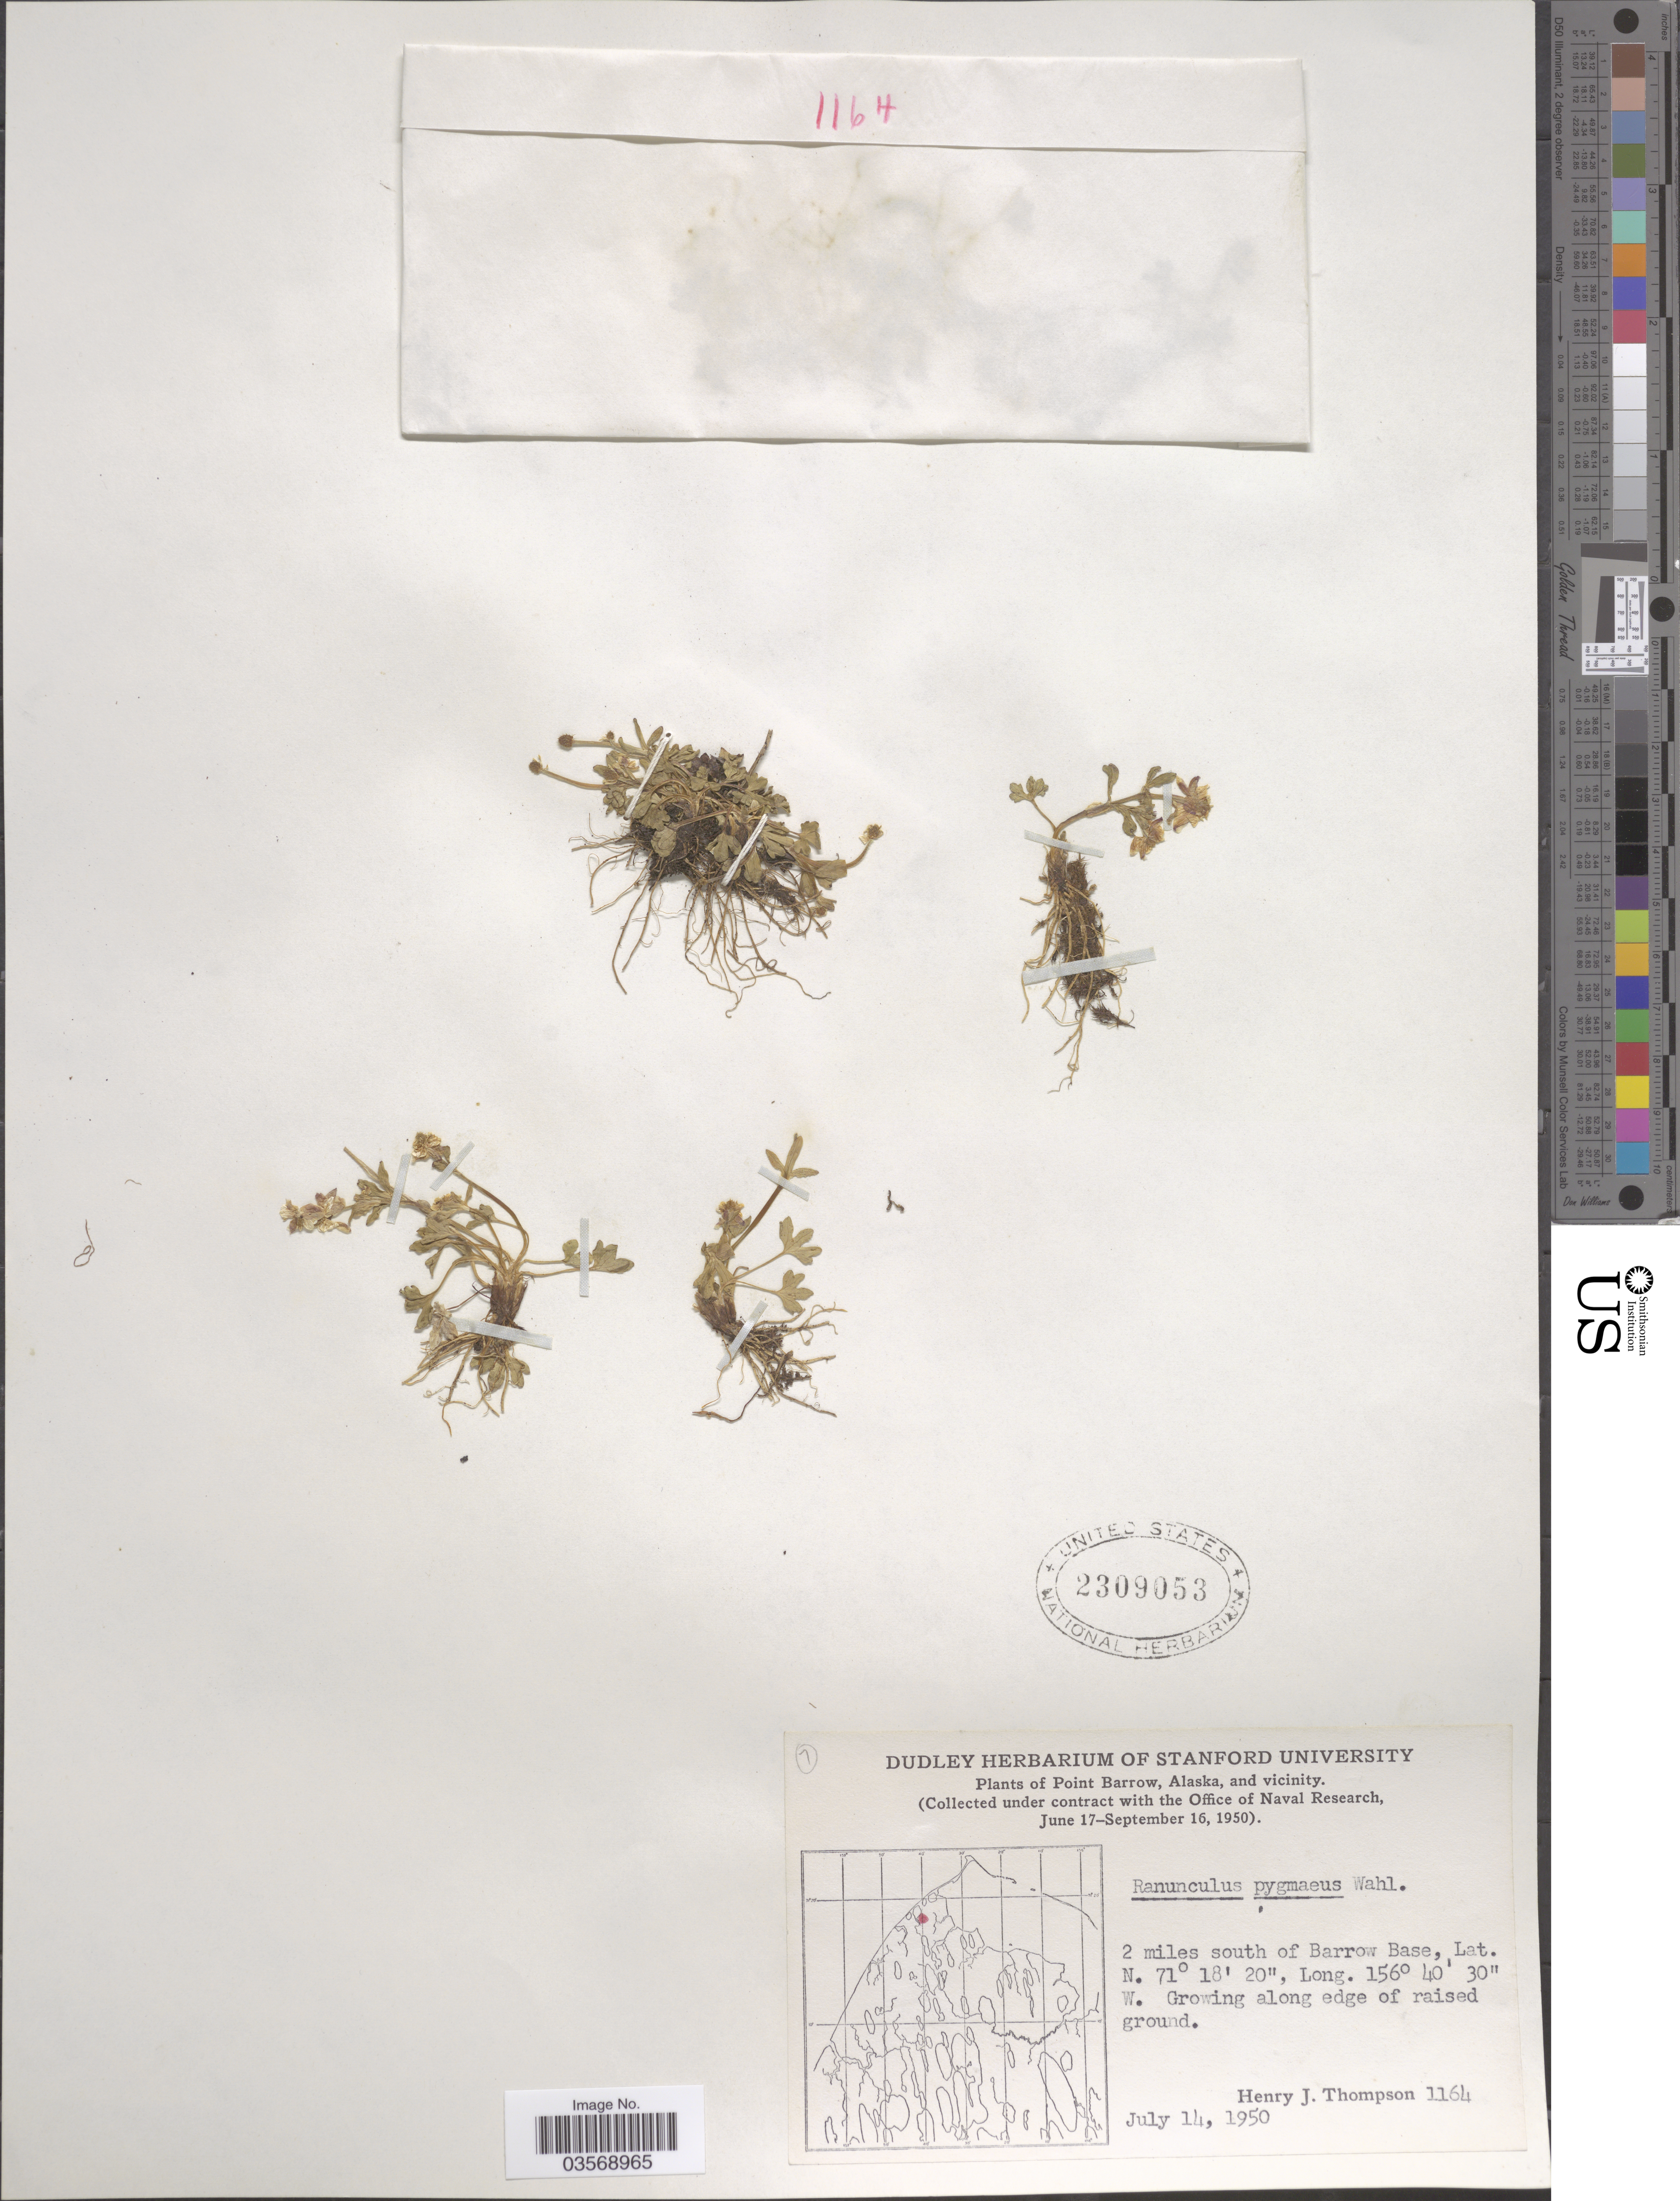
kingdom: Plantae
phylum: Tracheophyta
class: Magnoliopsida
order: Ranunculales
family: Ranunculaceae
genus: Ranunculus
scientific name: Ranunculus pygmaeus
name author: Wahlenb.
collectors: H. J. Thompson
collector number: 1164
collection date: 1950-07-14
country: United States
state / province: Alaska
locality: Point Barrow, Alaska, and vicinity. 2 miles south of Barrow Base.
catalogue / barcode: US 2309053